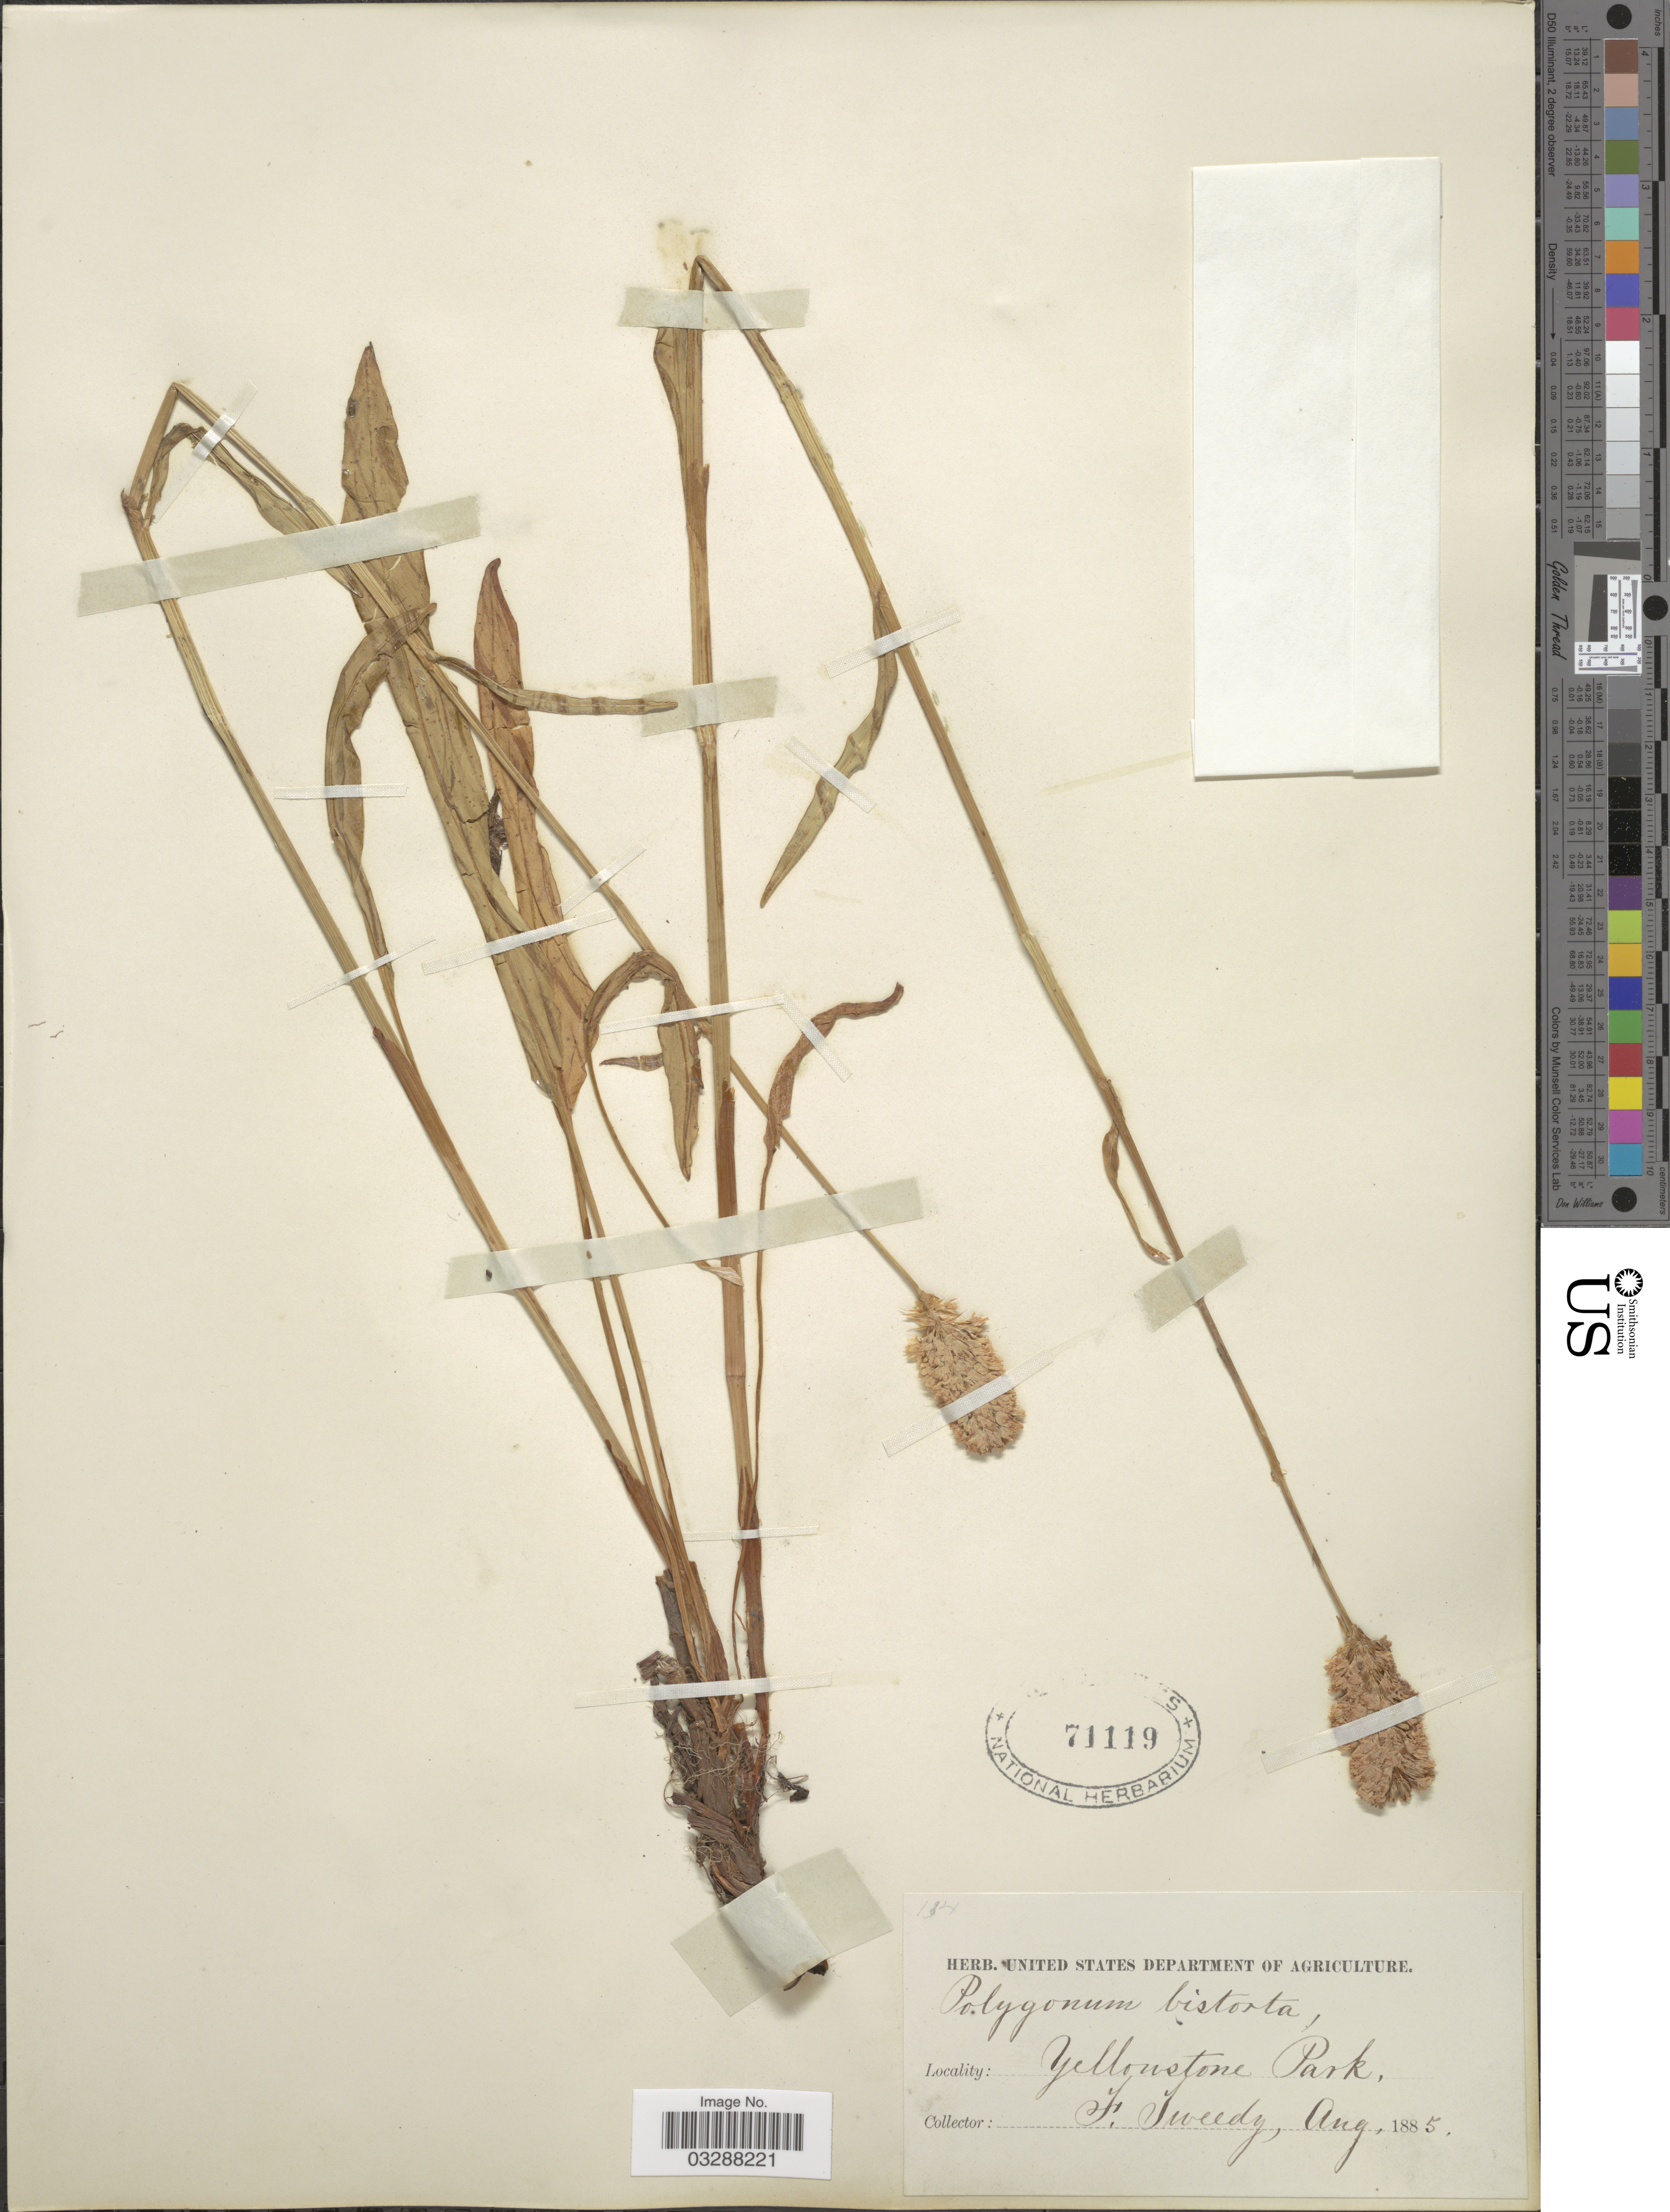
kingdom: Plantae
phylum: Tracheophyta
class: Magnoliopsida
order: Caryophyllales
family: Polygonaceae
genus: Bistorta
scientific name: Bistorta bistortoides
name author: (Pursh) Small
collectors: F. Tweedy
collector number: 134?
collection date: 1885-08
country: United States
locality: Yellowstone Park.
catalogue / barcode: US 71119